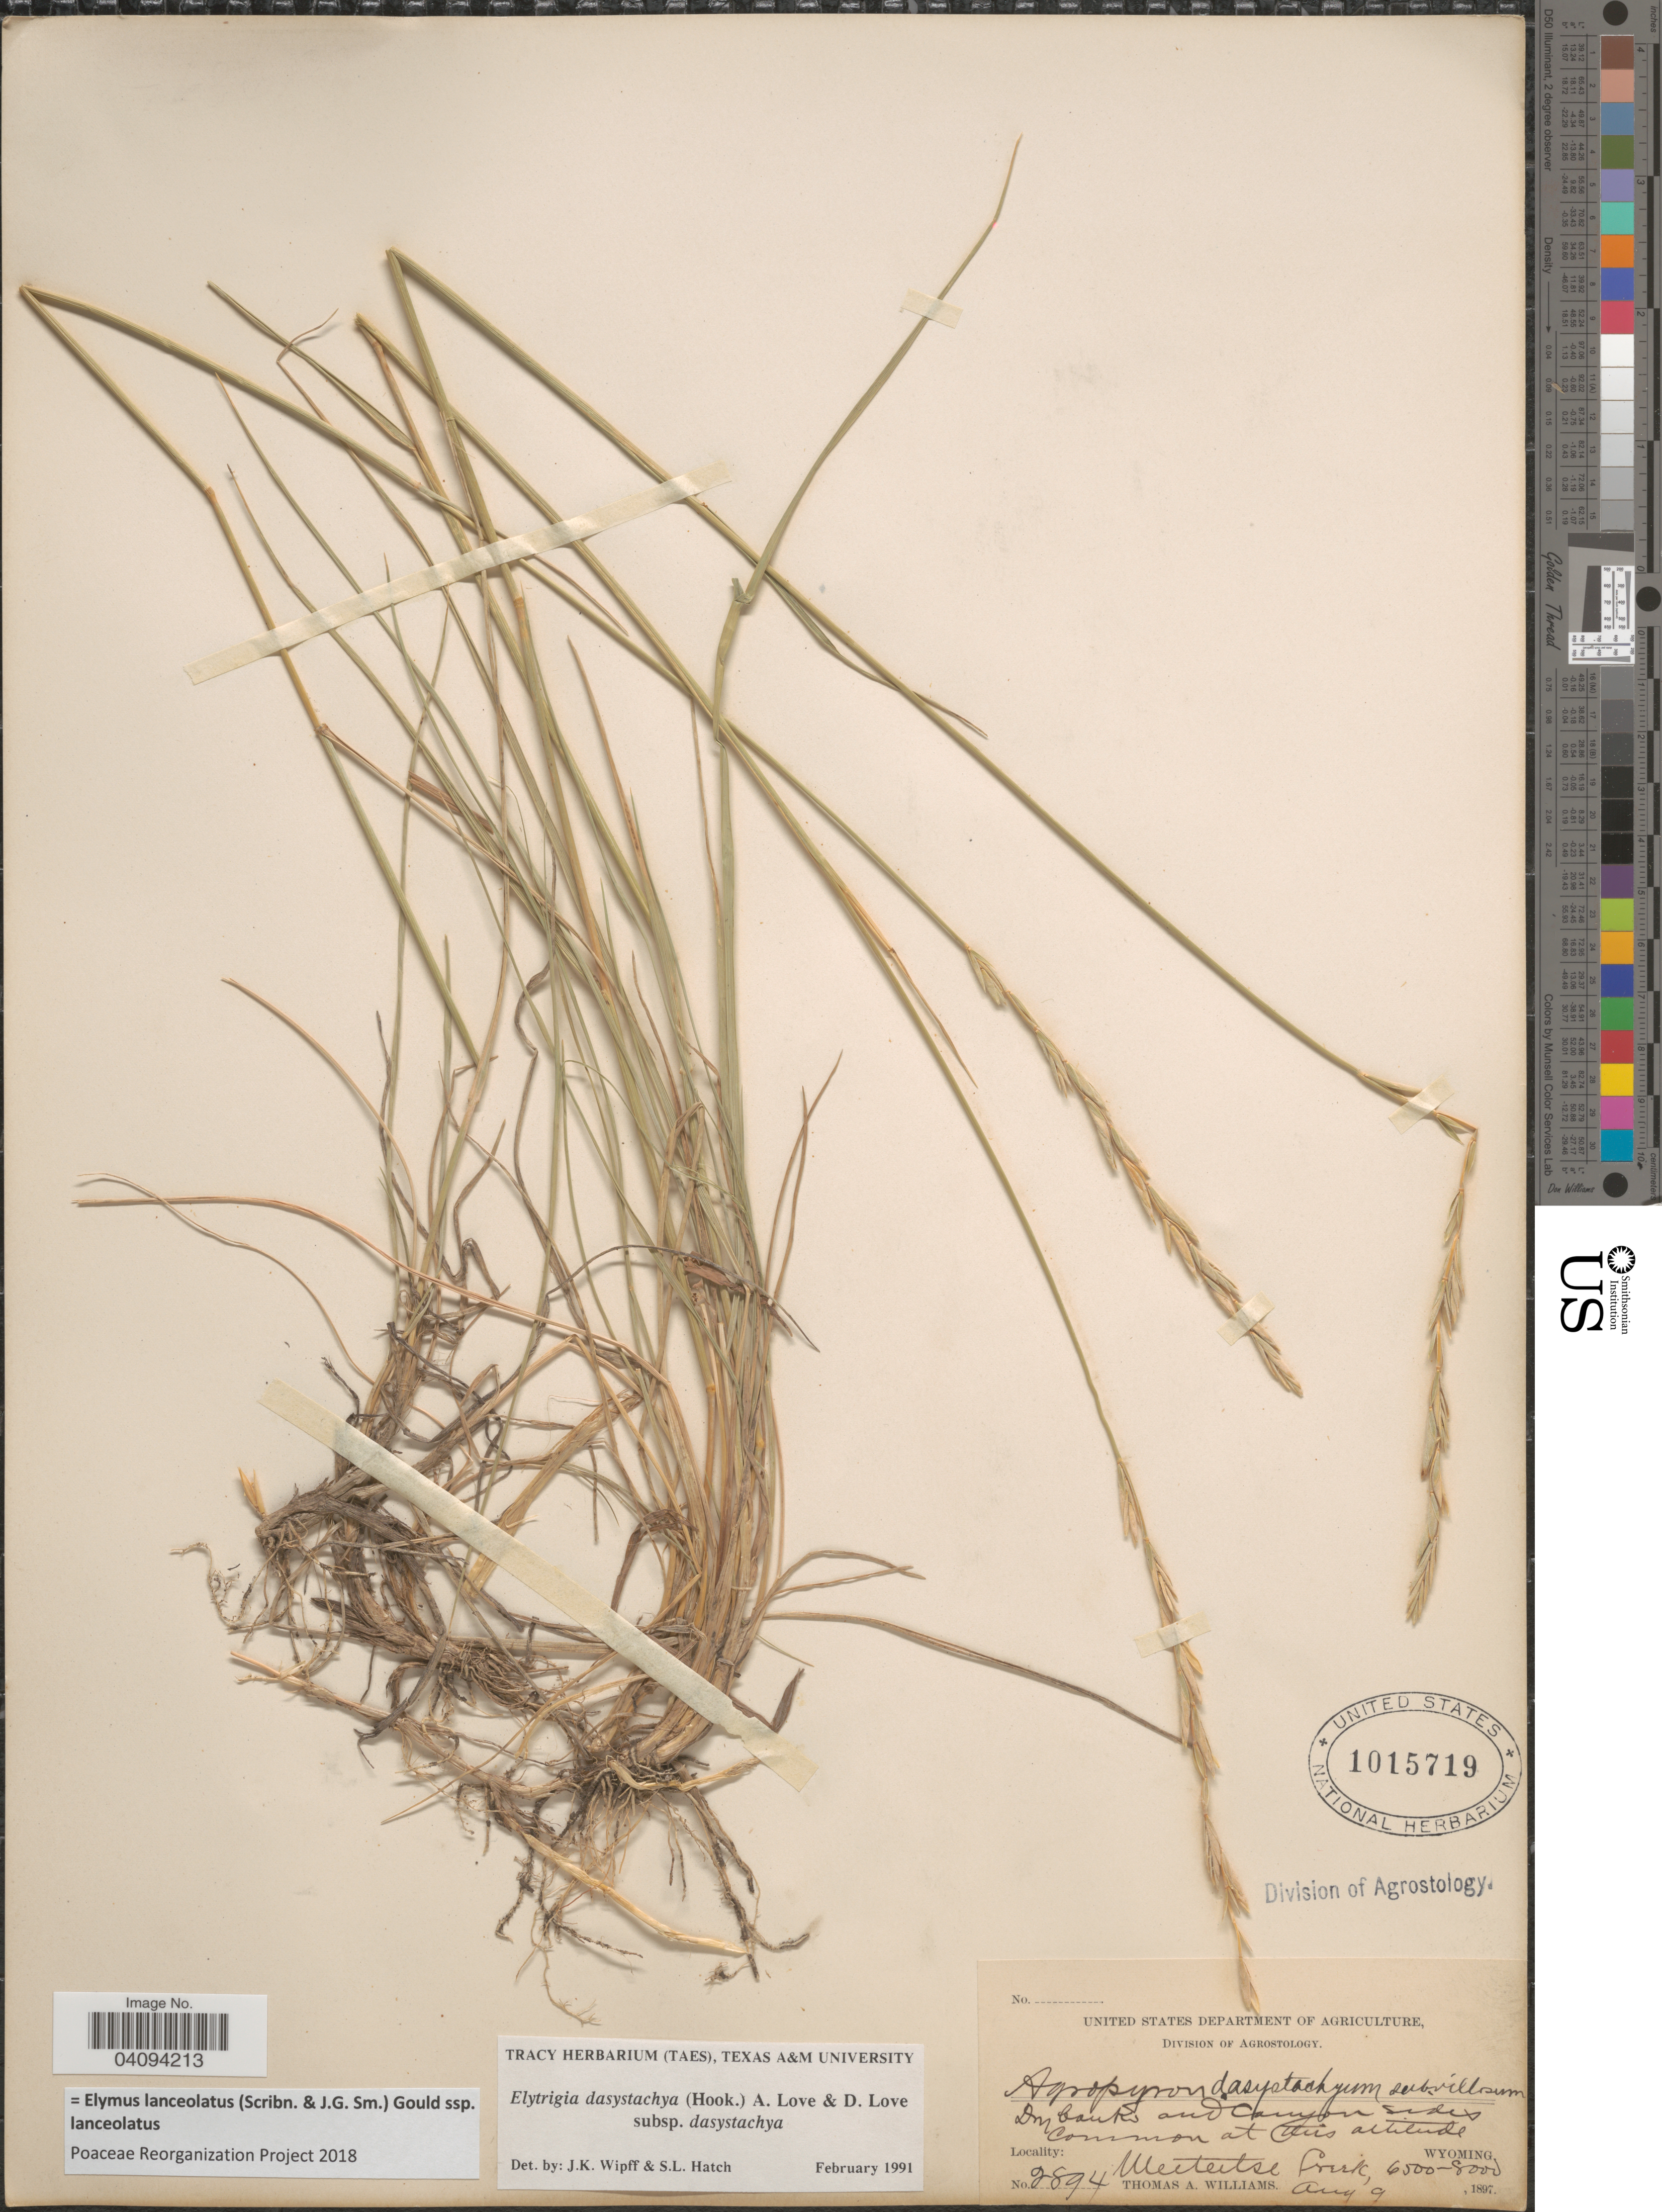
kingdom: Plantae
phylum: Tracheophyta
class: Liliopsida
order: Poales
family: Poaceae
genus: Elymus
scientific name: Elymus lanceolatus subsp. lanceolatus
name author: (Scribn. & J.G. Sm.) Gould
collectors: T. A. Williams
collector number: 2894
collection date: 1897-08-09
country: United States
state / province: Wyoming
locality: Dry banks and Canyon sides. Common at this altitude. Meeteetse Creek.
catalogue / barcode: US 1015719